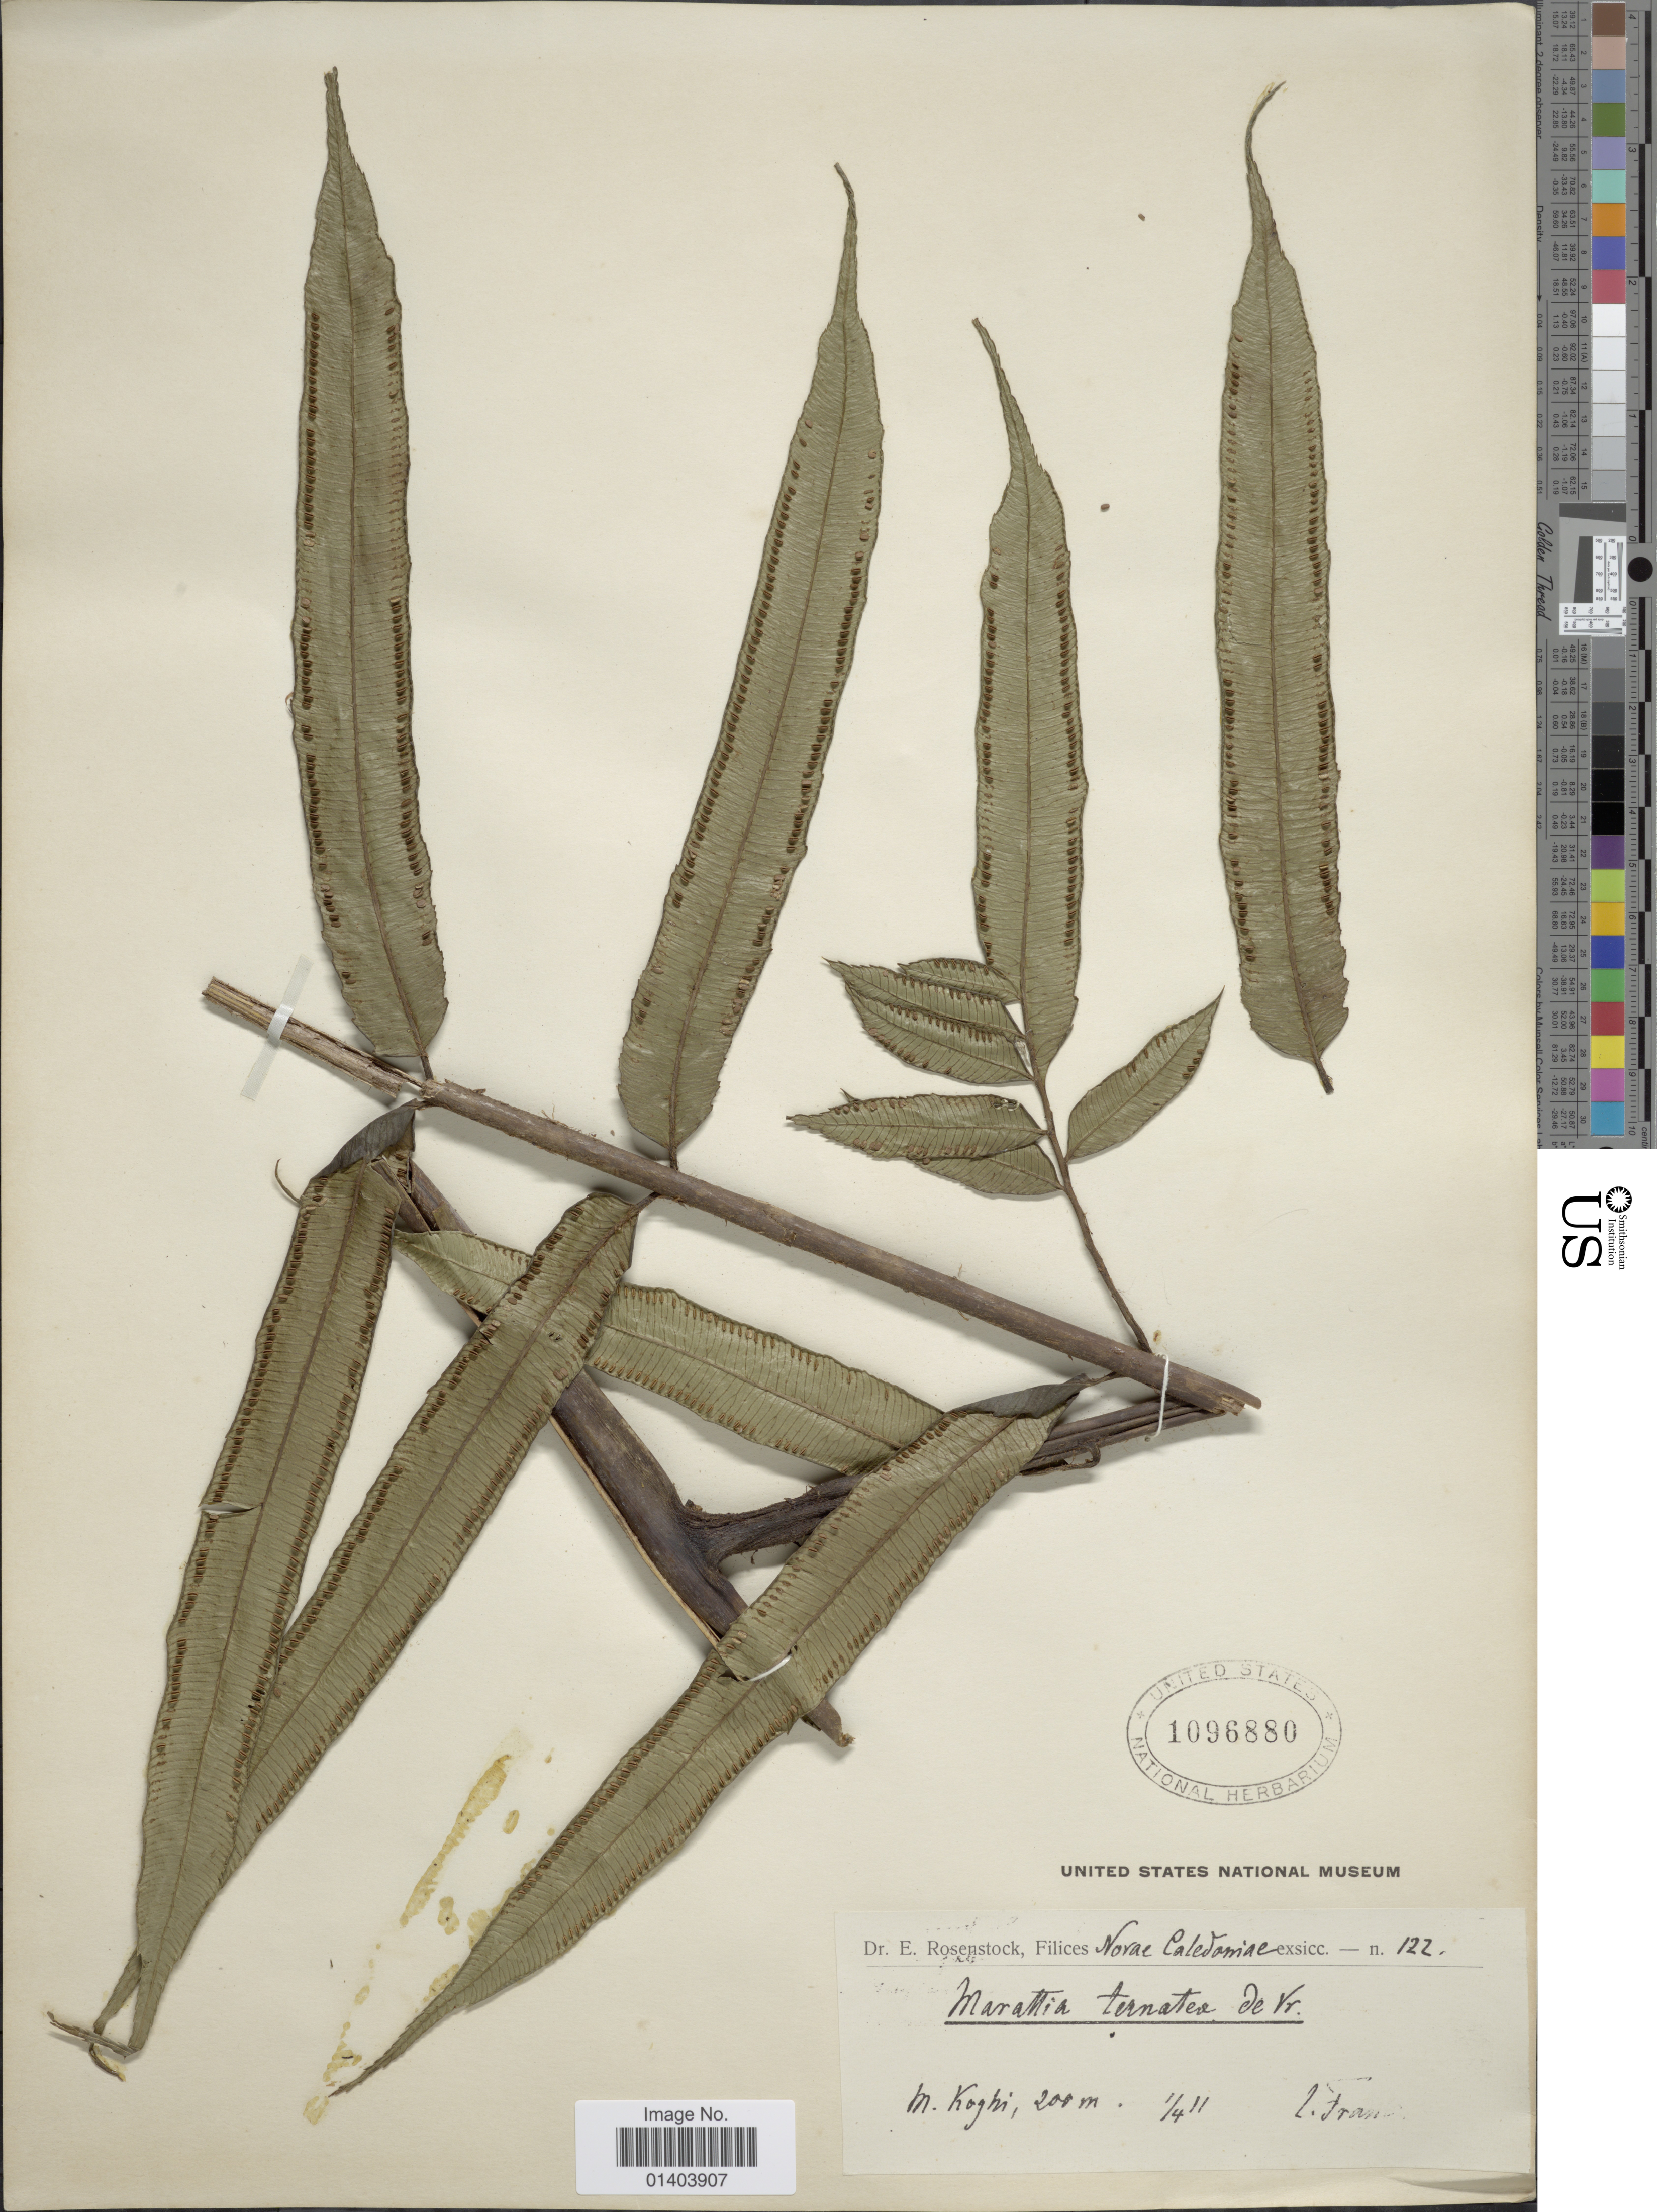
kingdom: Plantae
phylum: Tracheophyta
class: Polypodiopsida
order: Marattiales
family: Marattiaceae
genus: Ptisana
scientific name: Ptisana ternatea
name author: (de Vriese) Murdock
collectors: I. Franc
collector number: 122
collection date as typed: Transcribed d/m/y: 1/4/11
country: New Caledonia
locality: M. Koghi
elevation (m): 200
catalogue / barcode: US 1096880